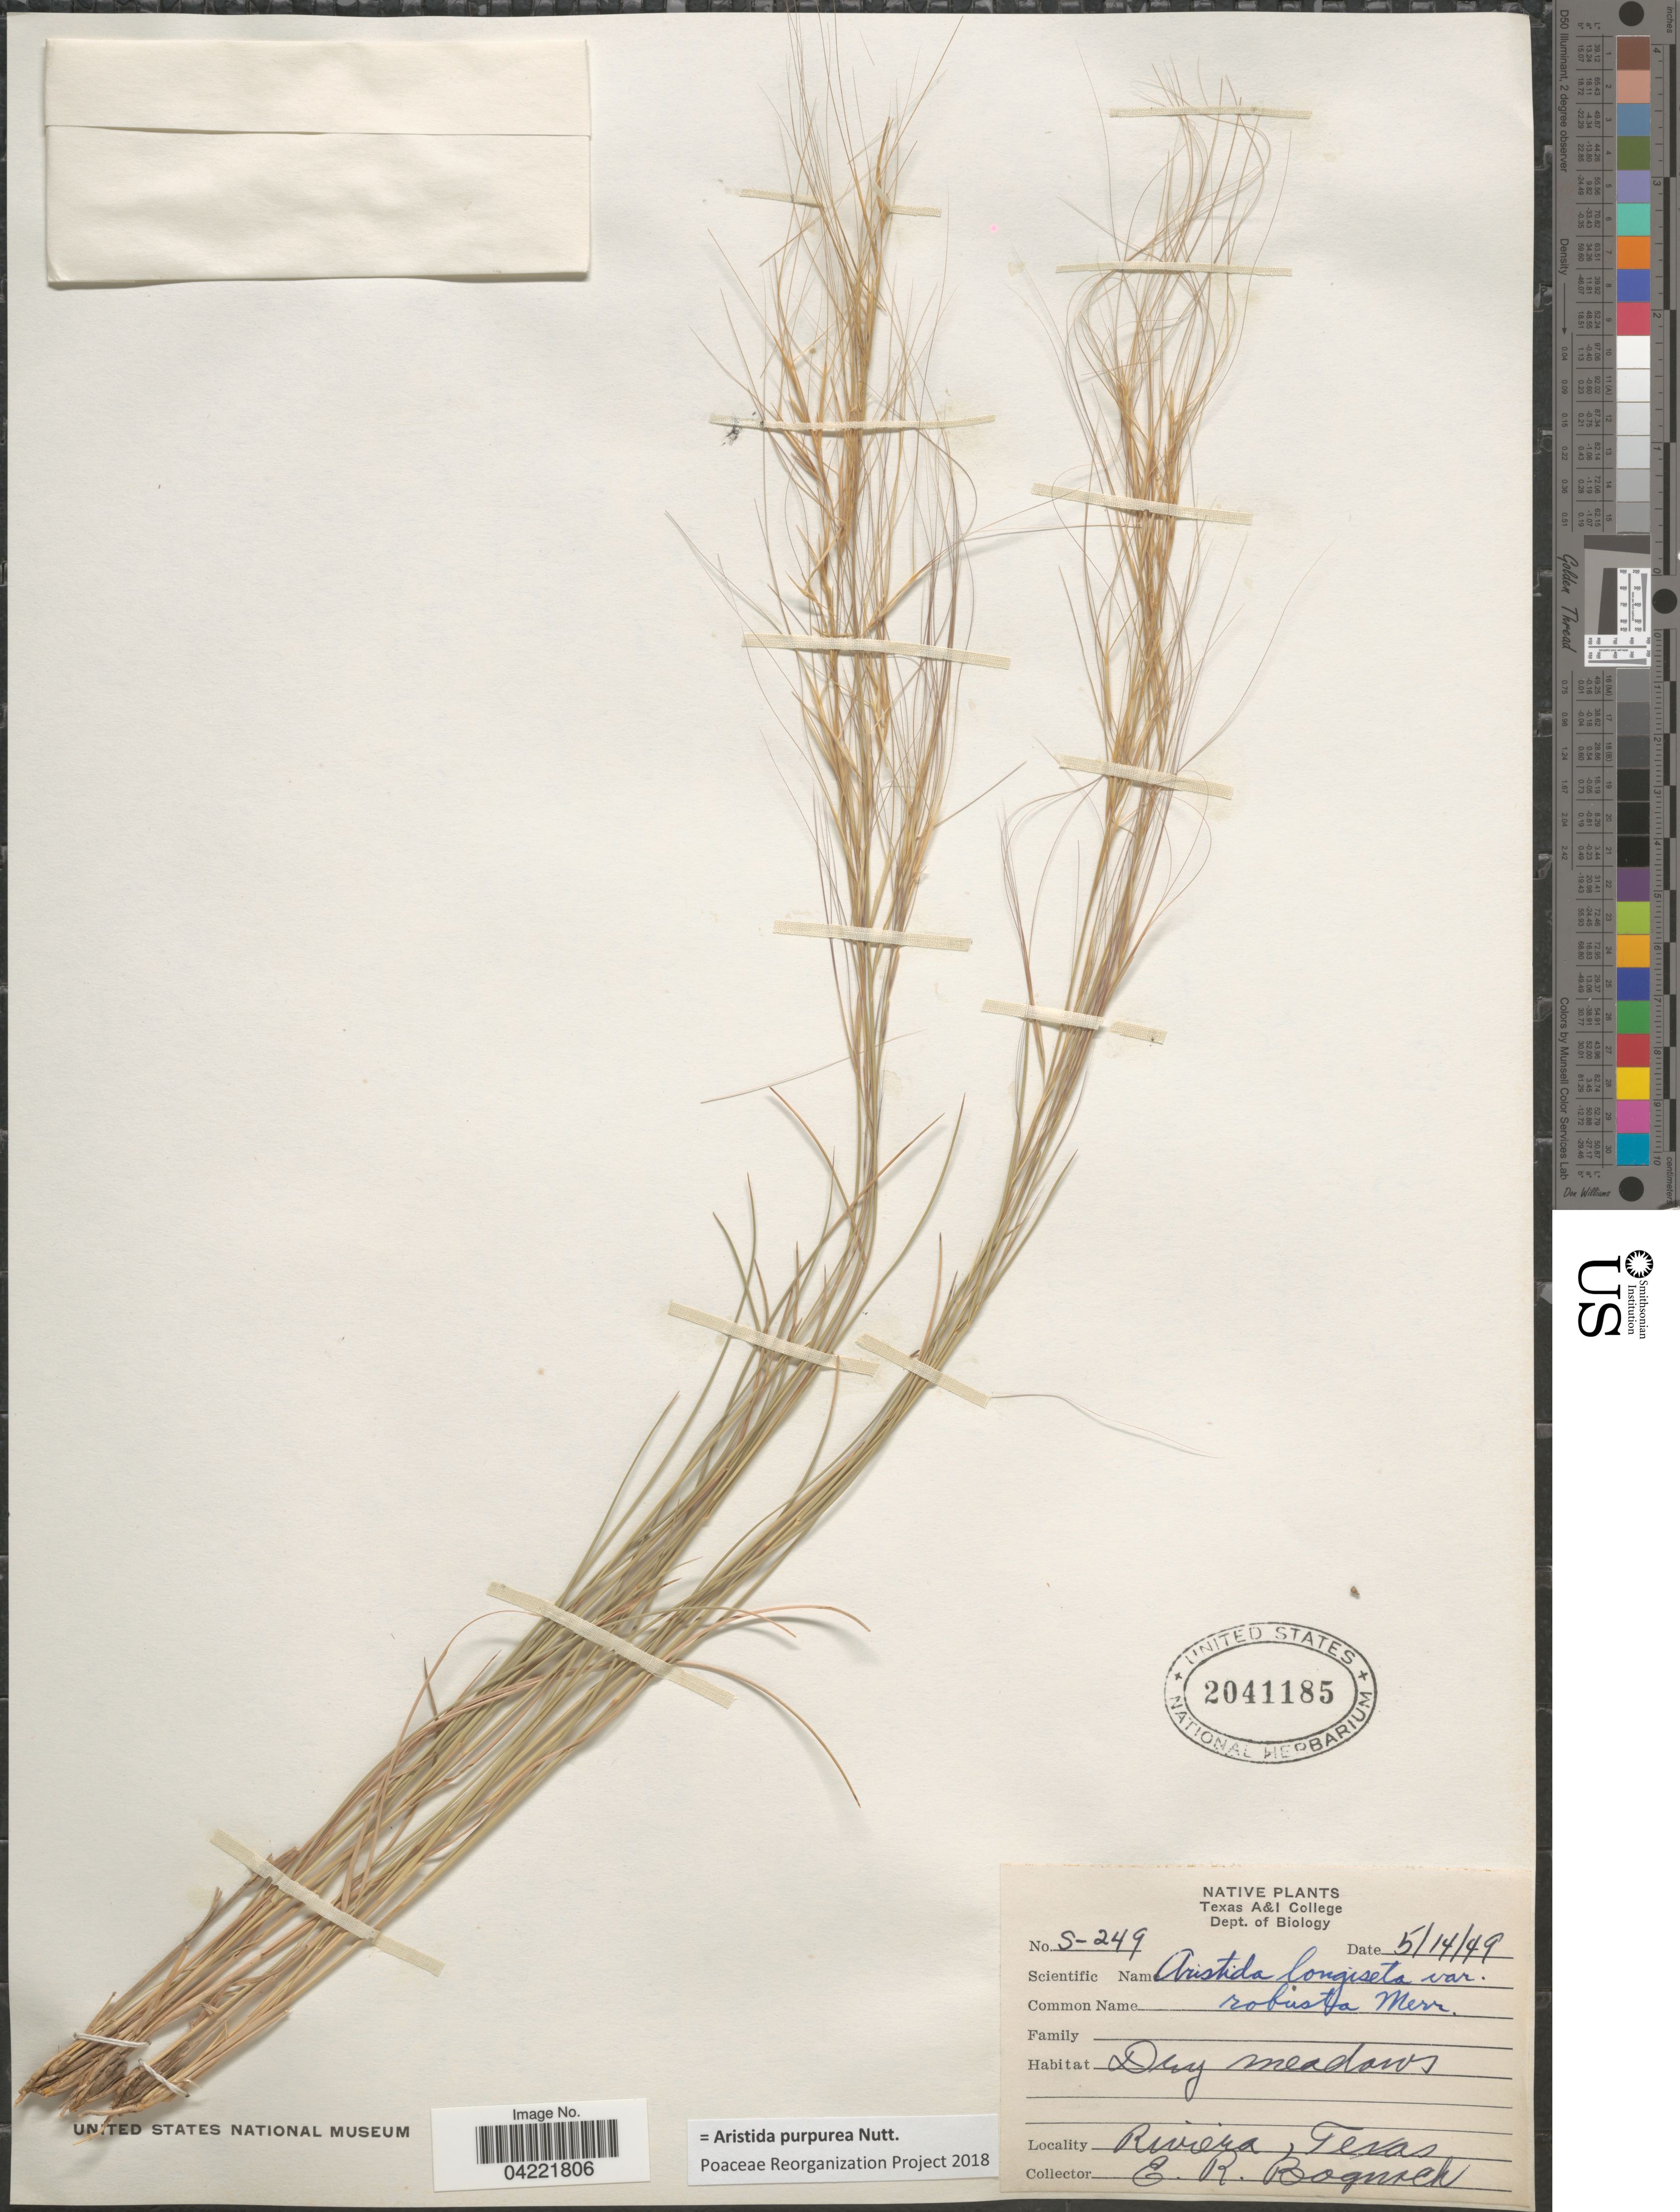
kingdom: Plantae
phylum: Tracheophyta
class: Liliopsida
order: Poales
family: Poaceae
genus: Aristida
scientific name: Aristida purpurea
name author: Nutt.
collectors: E. Bogusch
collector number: S-249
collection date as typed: Transcribed d/m/y: 14/5/49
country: United States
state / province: Texas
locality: Riviera.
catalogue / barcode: US 2041185